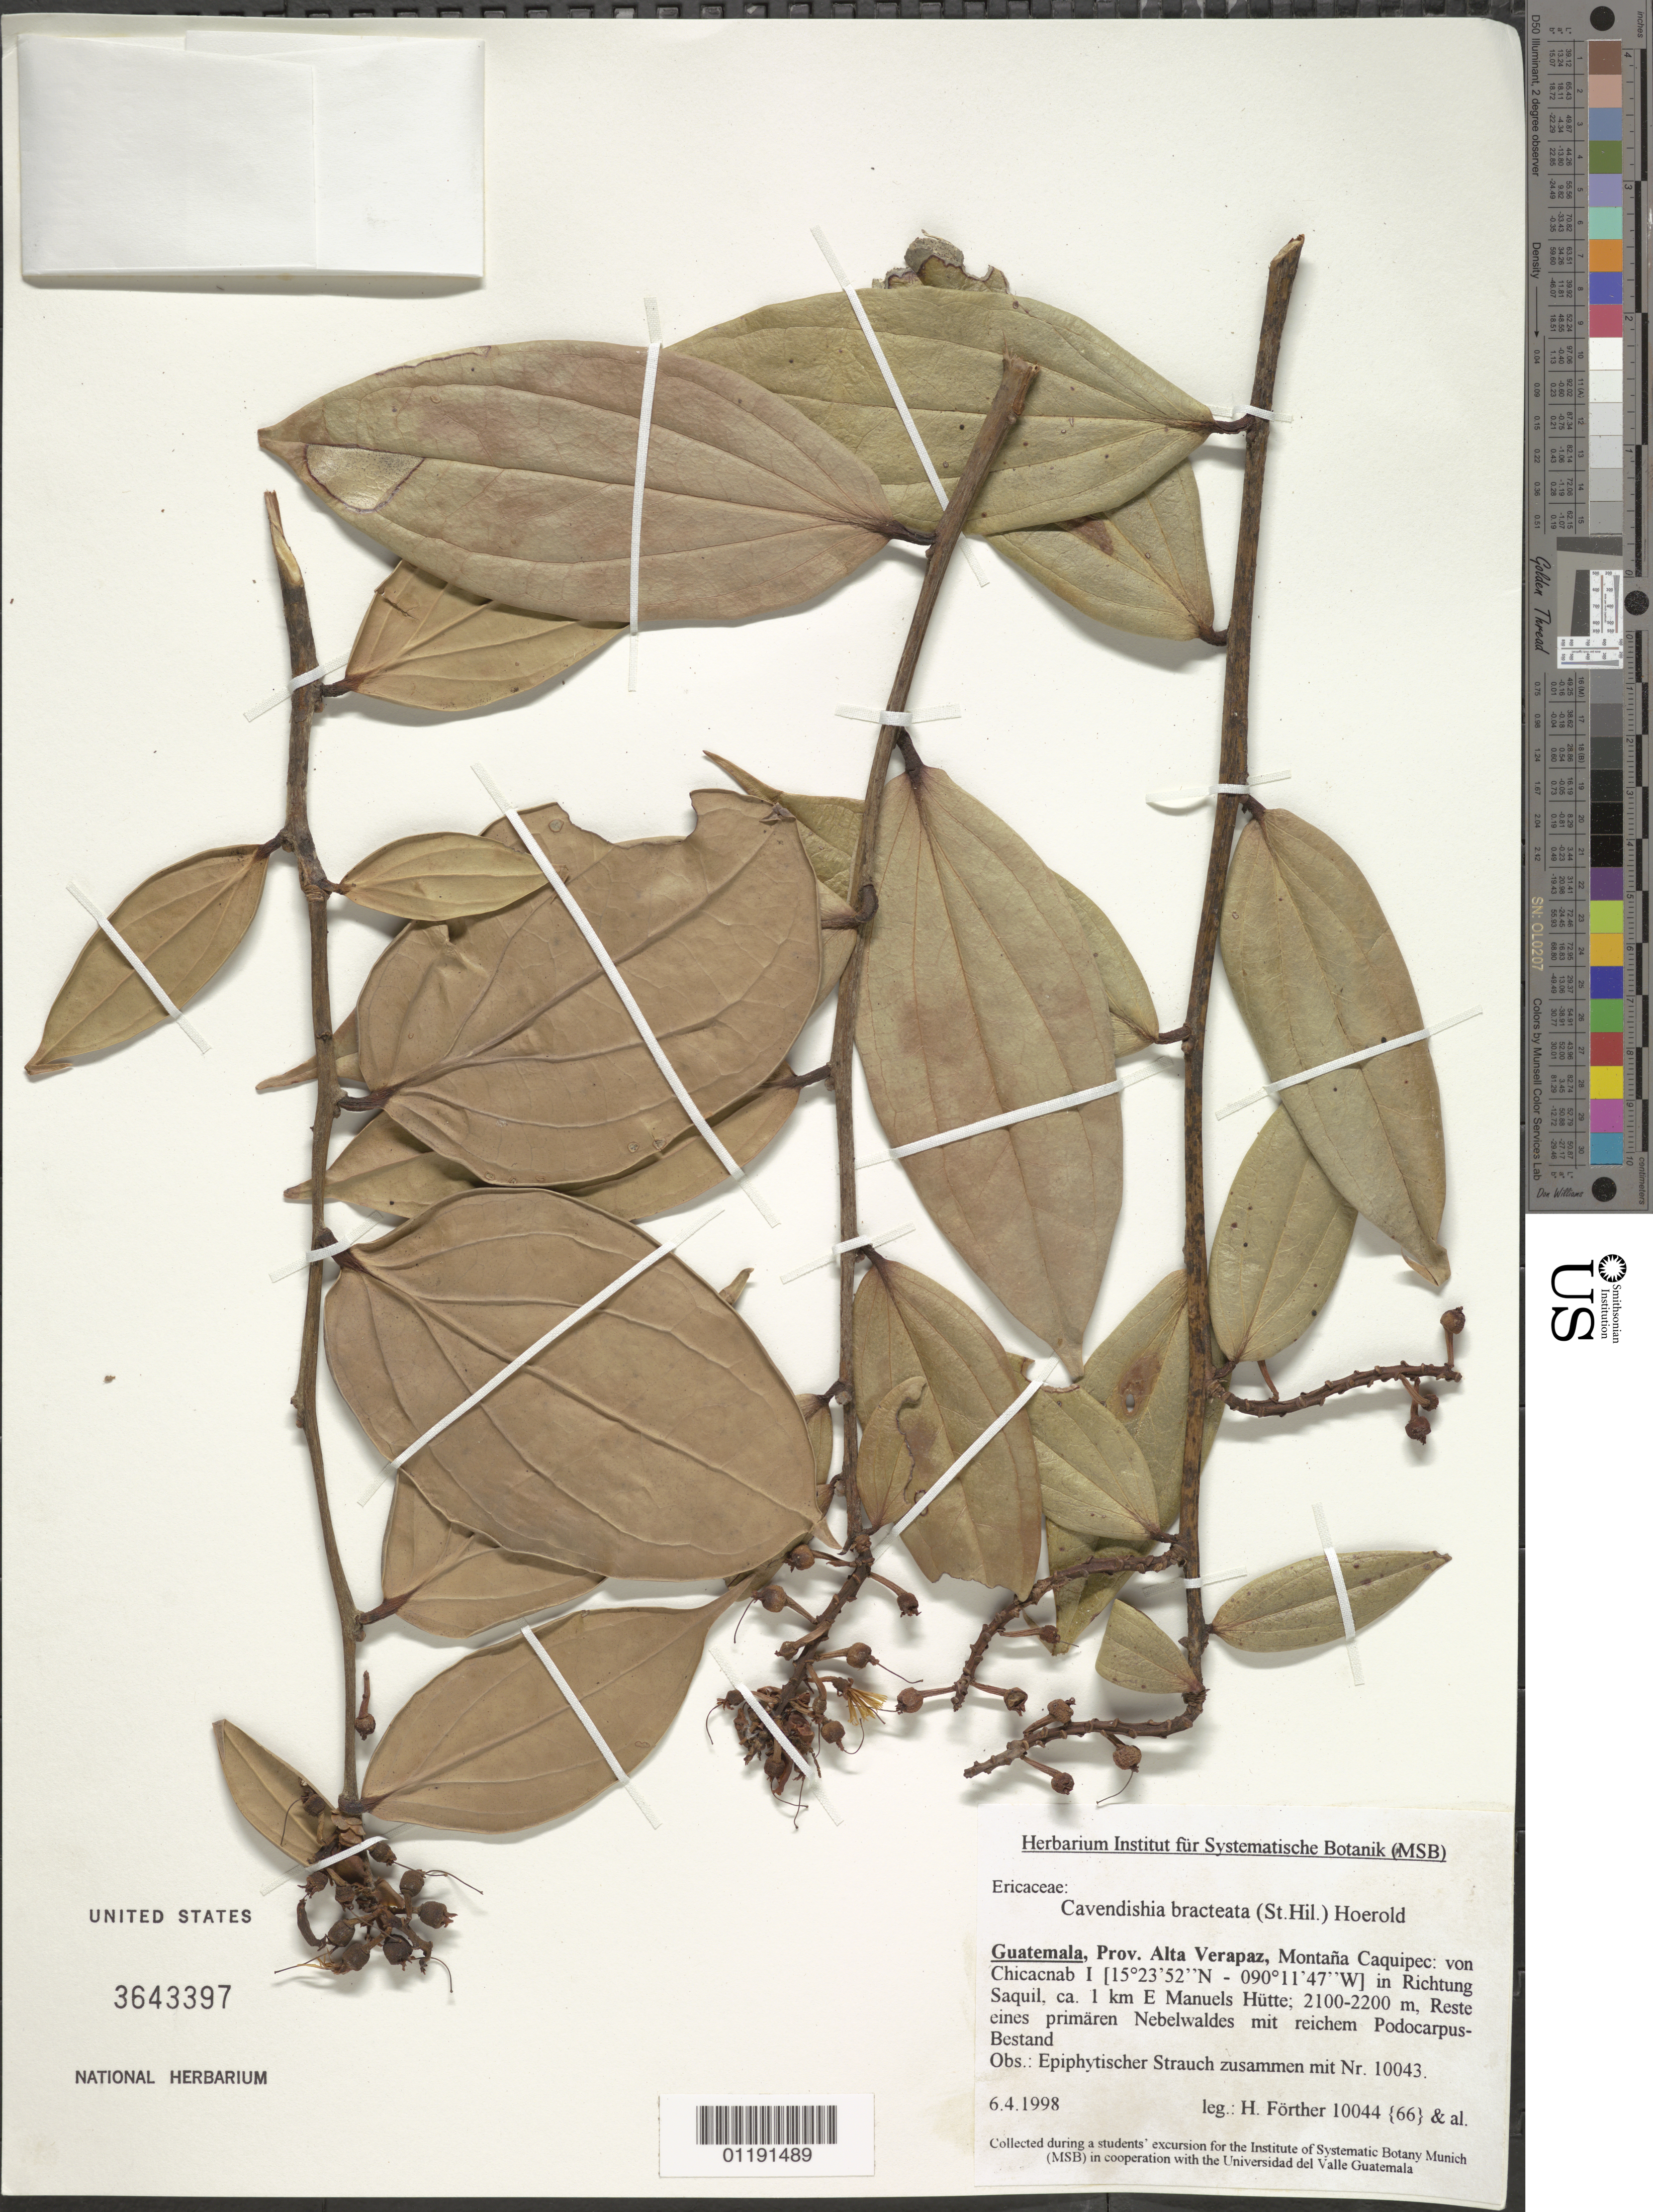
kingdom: Plantae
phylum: Tracheophyta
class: Magnoliopsida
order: Ericales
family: Ericaceae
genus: Cavendishia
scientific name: Cavendishia bracteata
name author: (Ruiz & Pav. ex J. St.-Hil.) Hoerold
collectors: H. Fôrther et al.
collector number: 10044 {66}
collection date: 1998-04-06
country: Guatemala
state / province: Alta Verapaz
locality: Montaña Caquipec: from Chicacnab I in Direction Saquil, about 1 km. E Manuels Hut.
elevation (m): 2100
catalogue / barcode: US 3643397